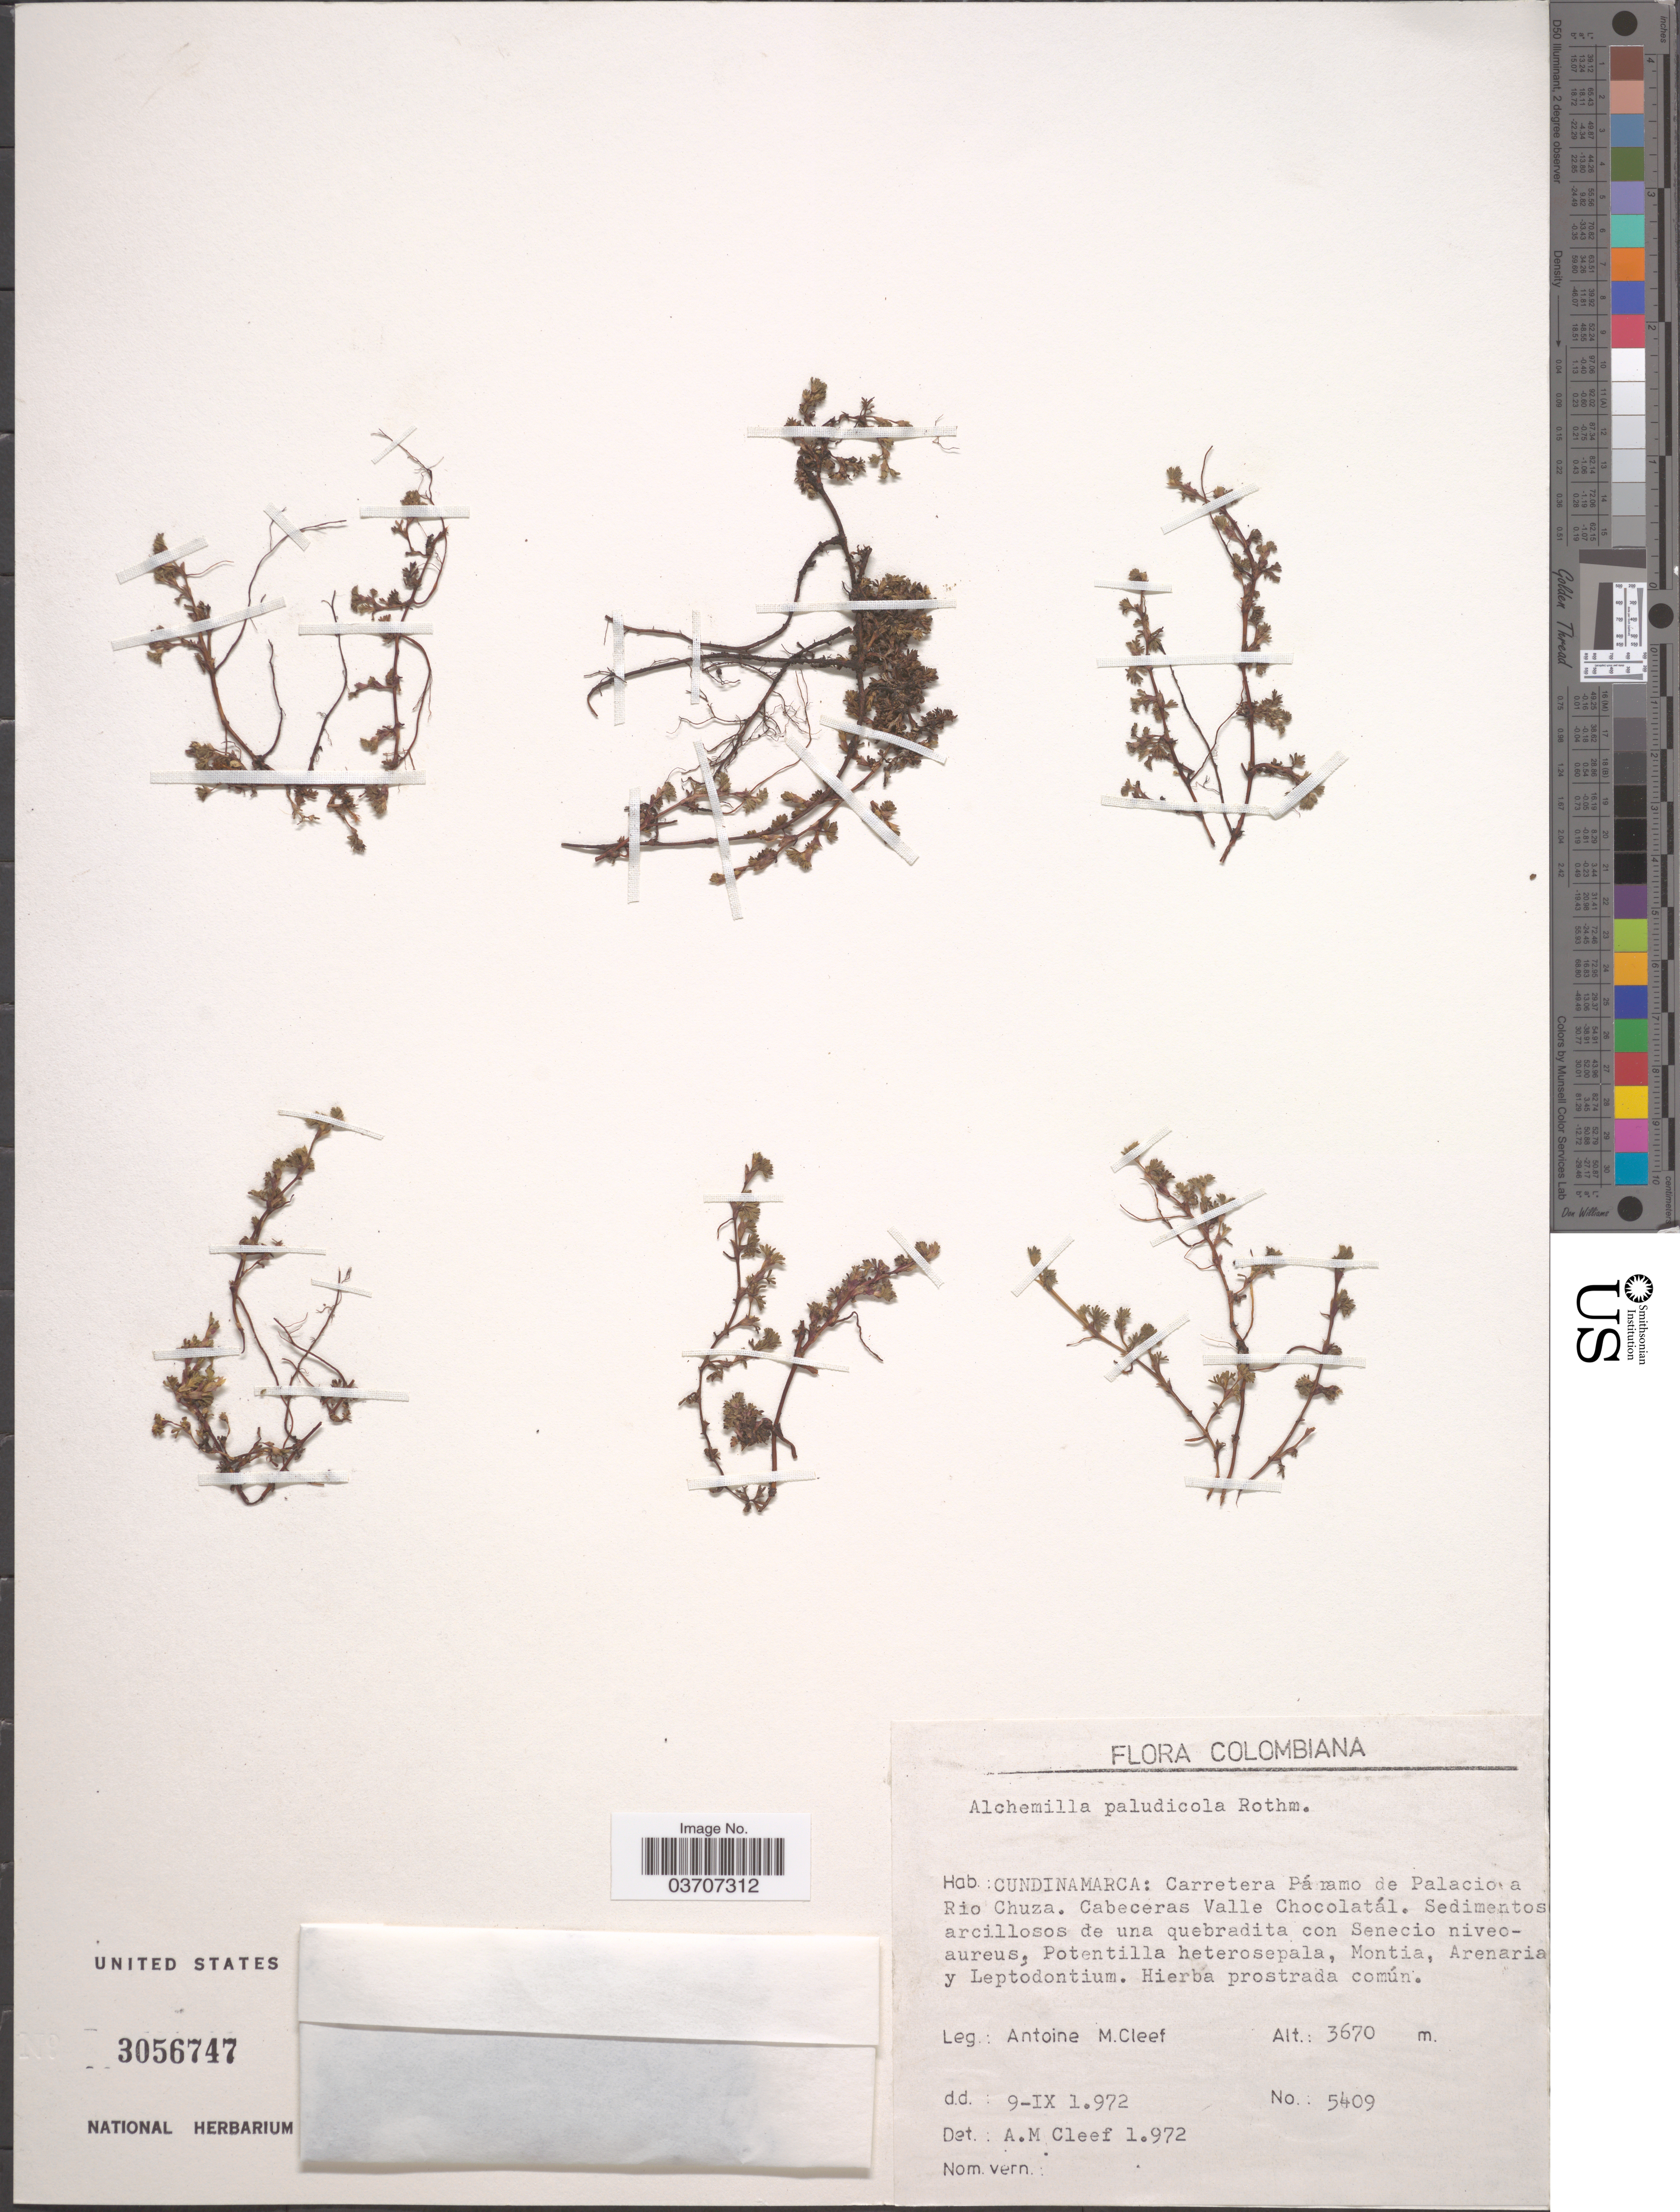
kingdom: Plantae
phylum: Tracheophyta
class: Magnoliopsida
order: Rosales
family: Rosaceae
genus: Lachemilla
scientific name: Lachemilla paludicola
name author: (Rothm.) Rothm.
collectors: A. M. Cleef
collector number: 5409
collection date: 1972-09-09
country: Colombia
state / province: Cundinamarca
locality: Carretera Páramo de Palacio a Rio Chuza. Cabeceras Valle Chocolatál.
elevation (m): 3670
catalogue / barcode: US 3056747